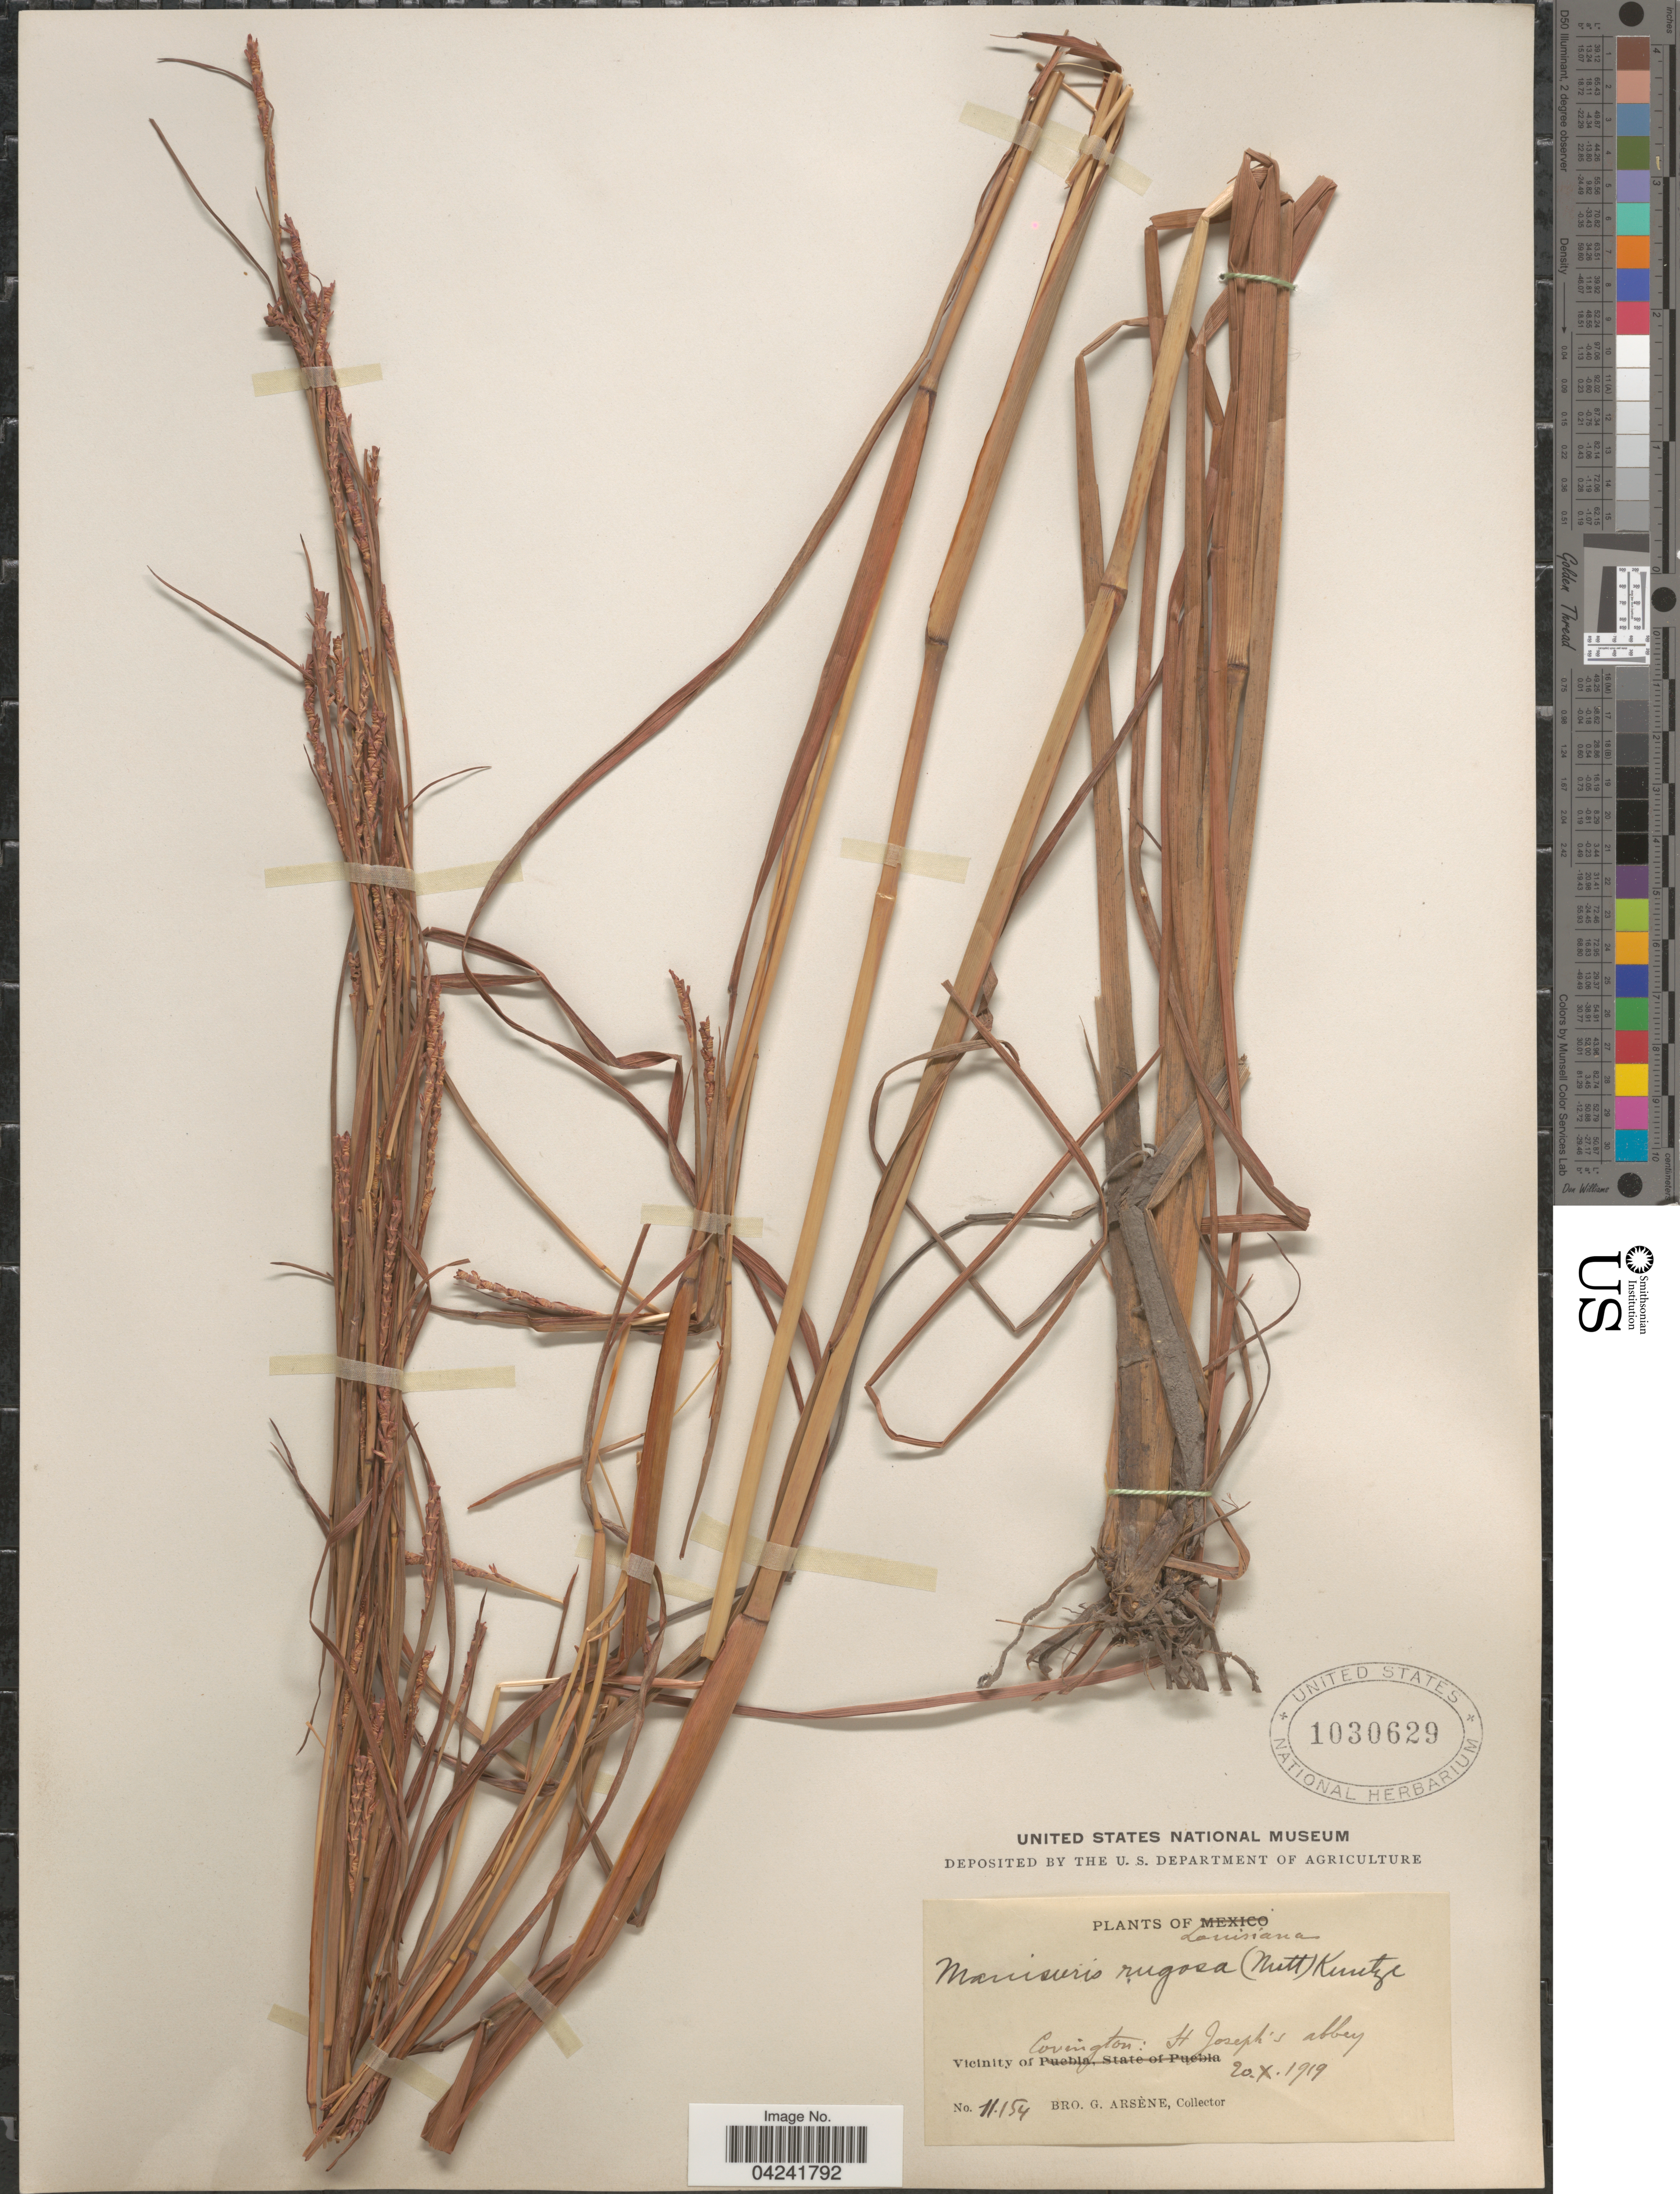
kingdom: Plantae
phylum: Tracheophyta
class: Liliopsida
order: Poales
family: Poaceae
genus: Mnesithea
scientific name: Mnesithea rugosa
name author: (Nutt.) de Koning & Sosef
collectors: Bro. G. Arsène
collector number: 11154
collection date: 1919-10-20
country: United States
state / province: Louisiana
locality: Vicinity of Covington: St. Joseph's abbey.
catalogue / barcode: US 1030629